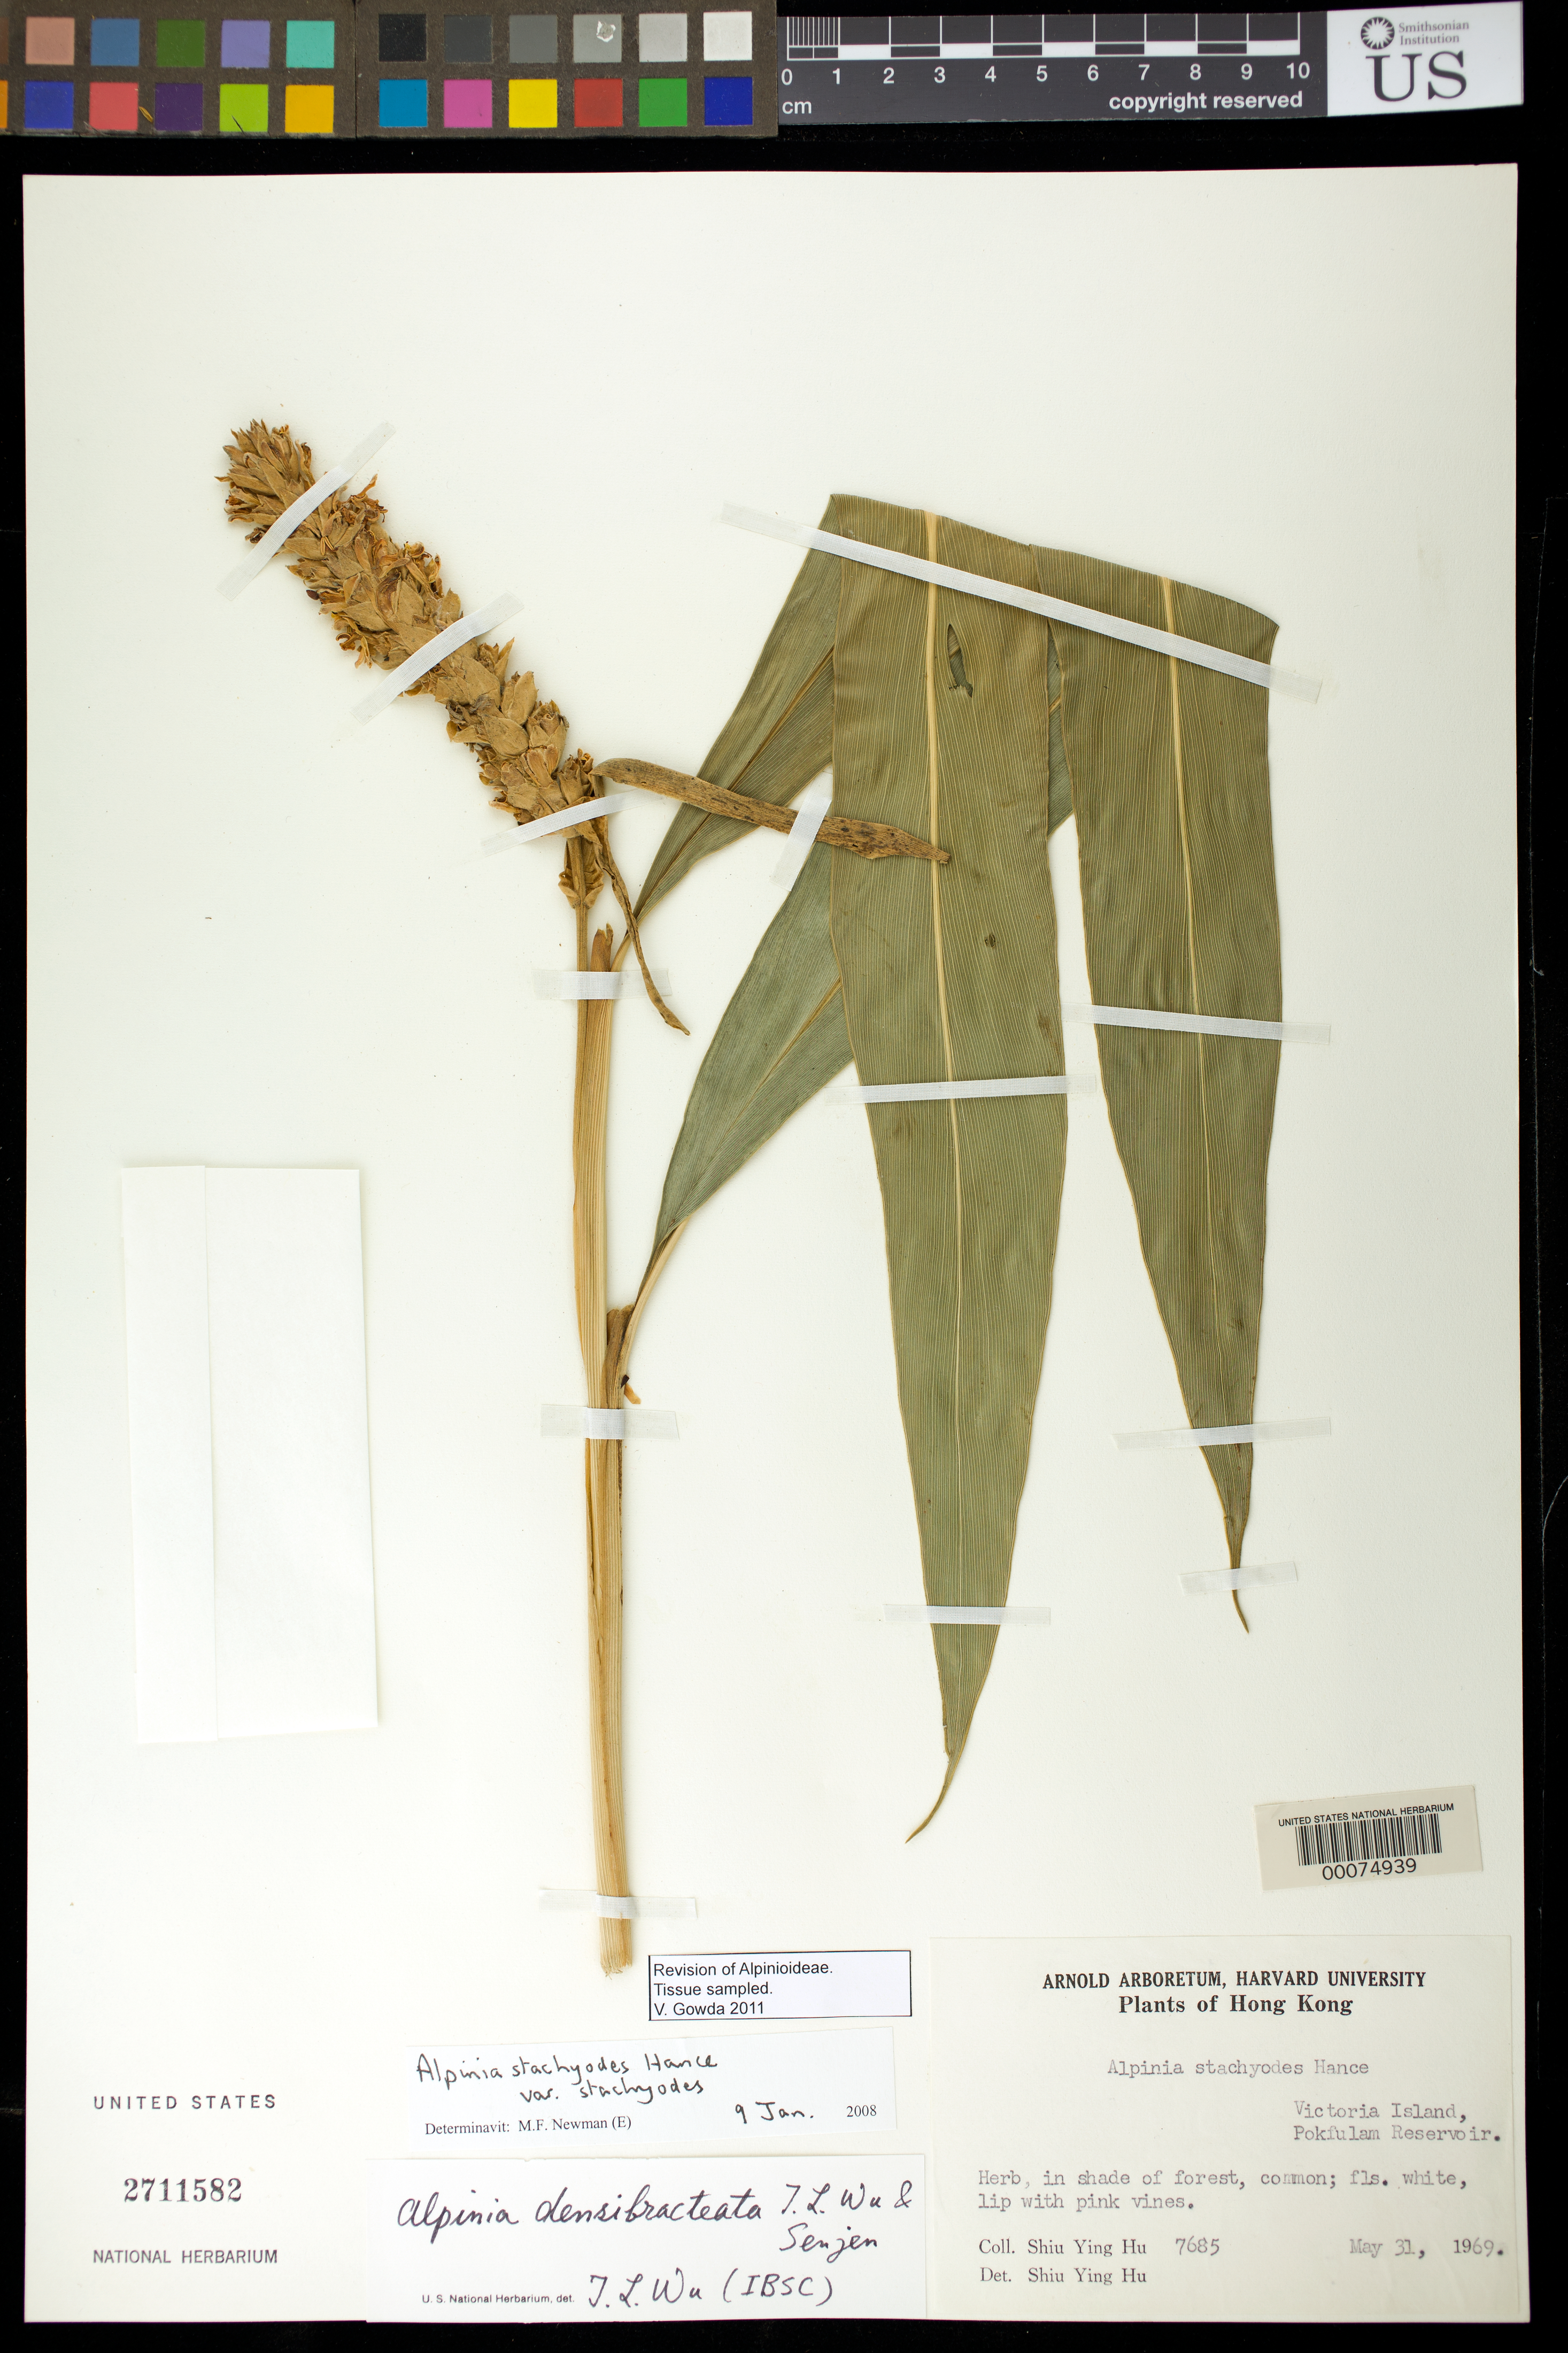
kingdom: Plantae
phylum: Tracheophyta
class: Liliopsida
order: Zingiberales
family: Zingiberaceae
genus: Alpinia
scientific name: Alpinia stachyoides var. stachyoides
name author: Hance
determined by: Newman, M. F.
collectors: S. Y. Hu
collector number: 7685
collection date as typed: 31 May 1969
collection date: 1969-05-31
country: China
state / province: Hong Kong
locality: Victoria island, pokfulam reservoir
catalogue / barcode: US 2711582